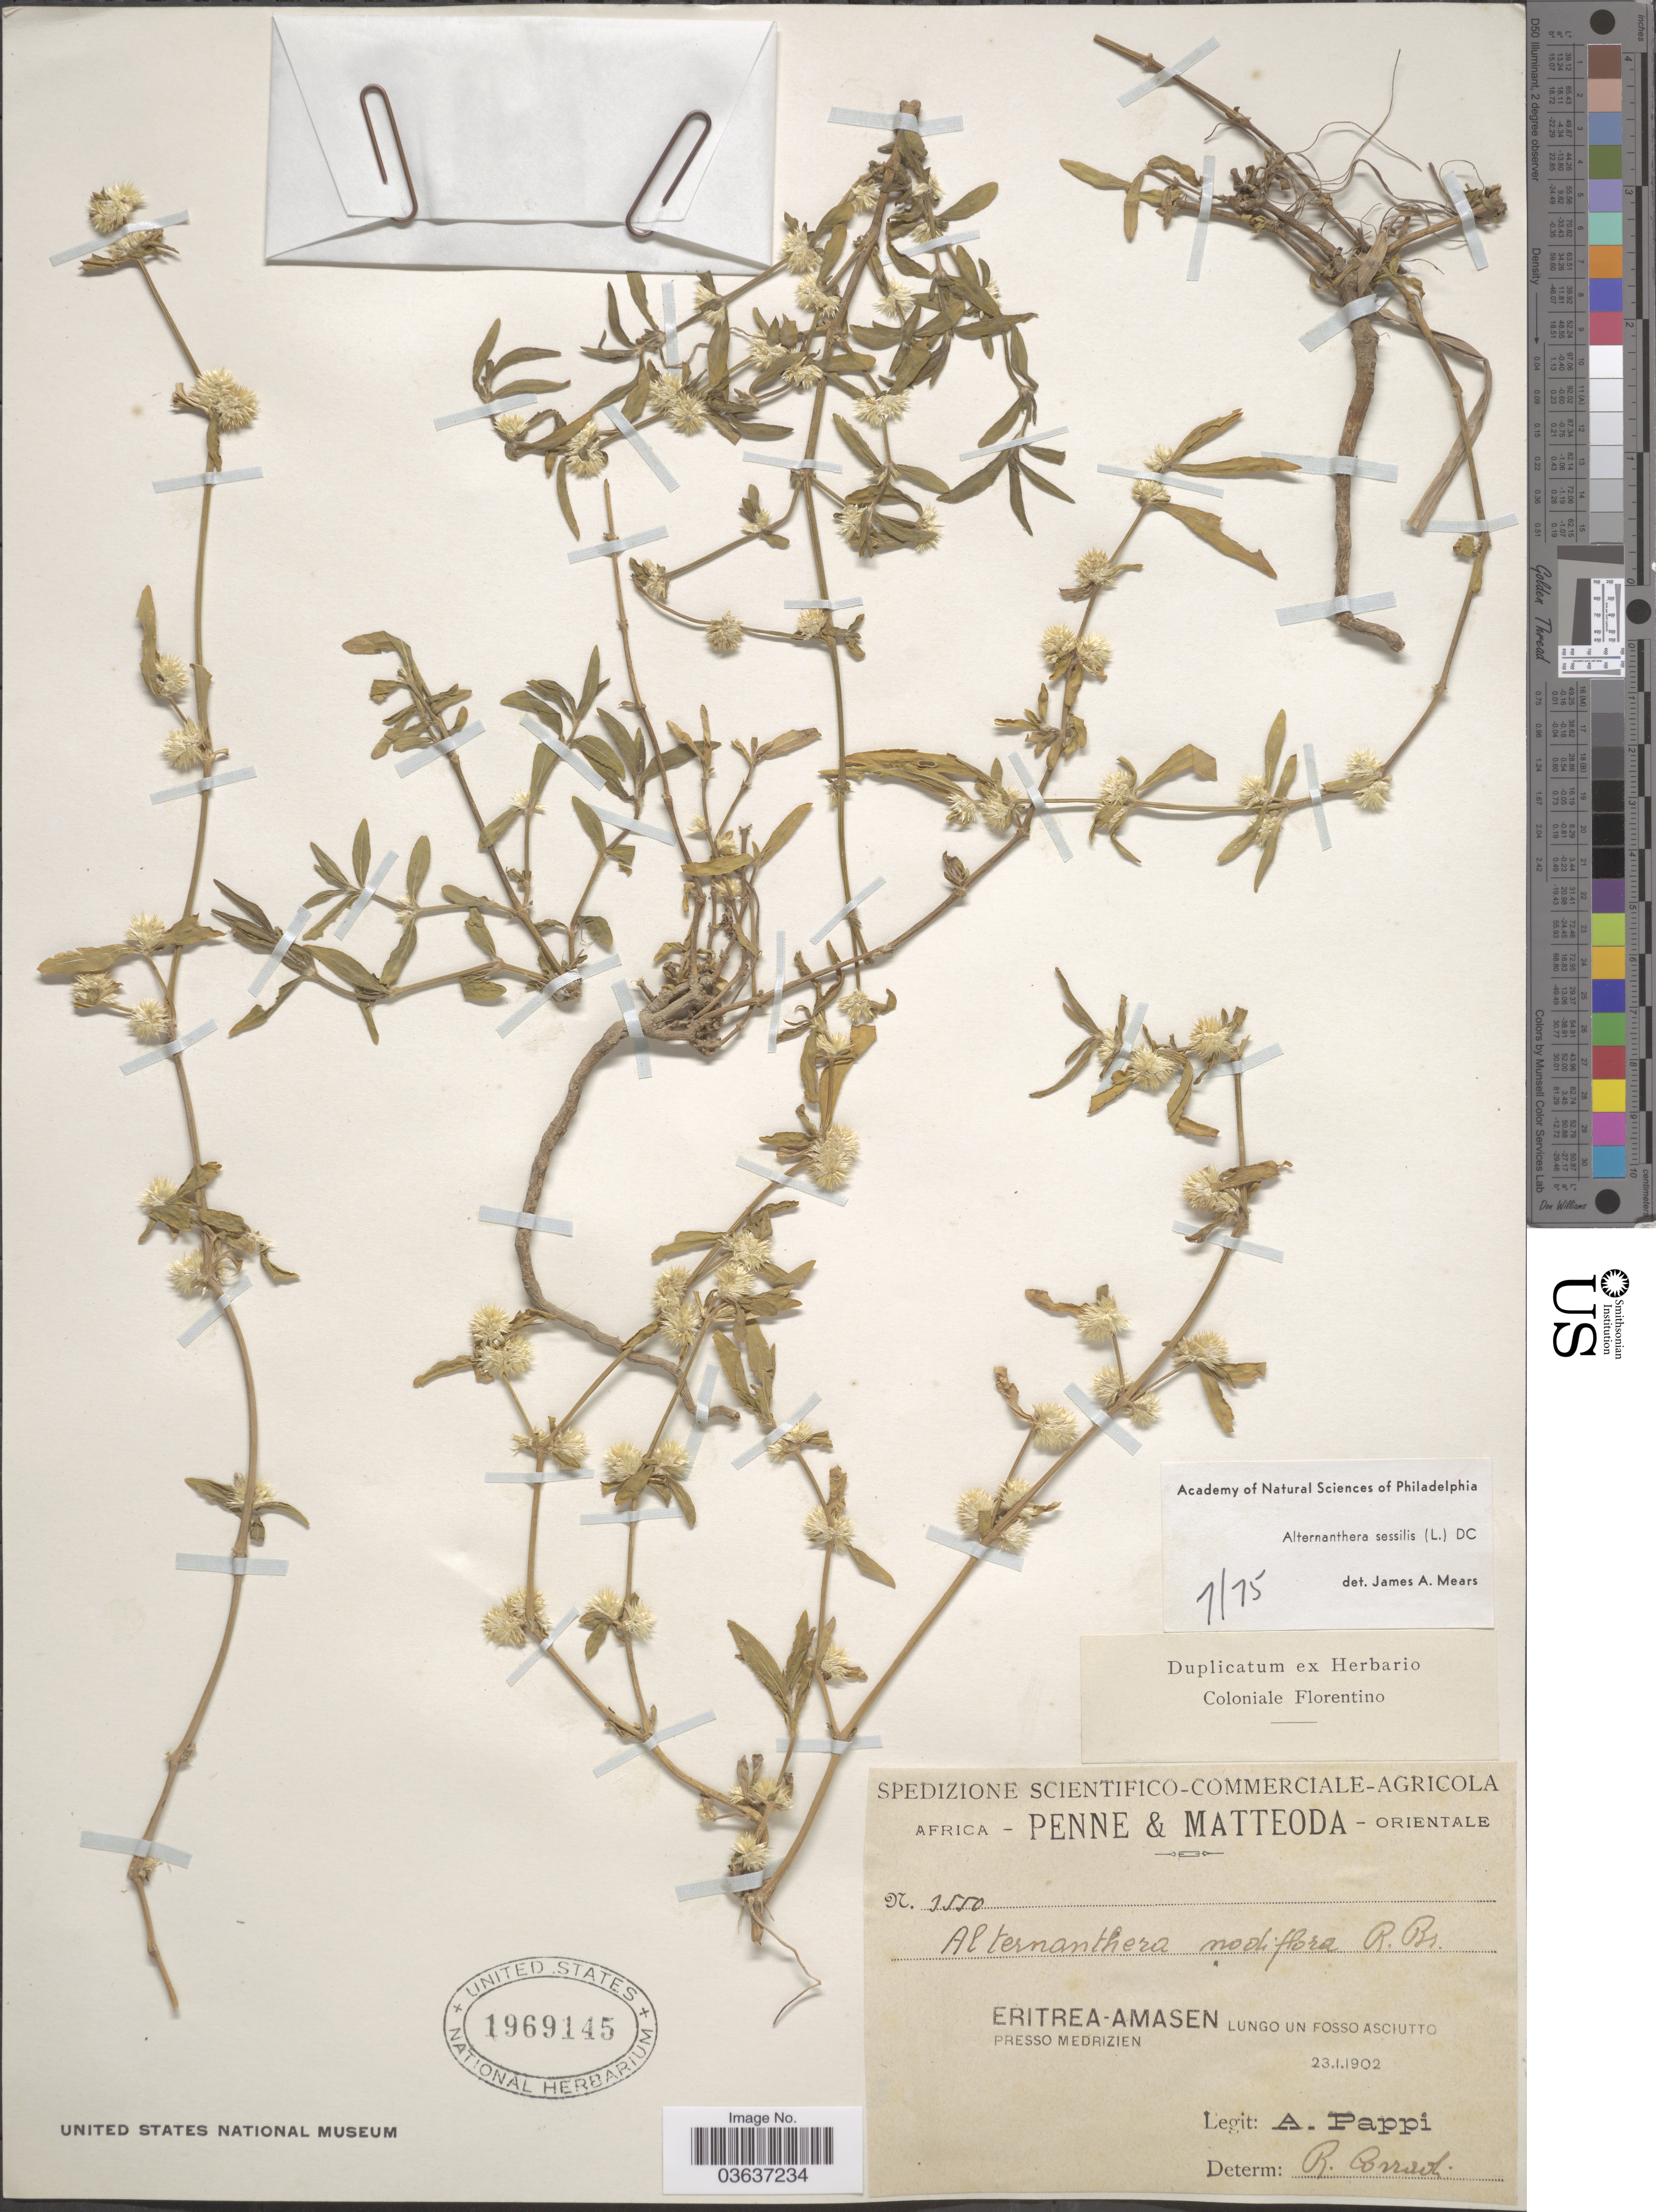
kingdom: Plantae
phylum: Tracheophyta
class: Magnoliopsida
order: Caryophyllales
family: Amaranthaceae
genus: Alternanthera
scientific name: Alternanthera sessilis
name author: (L.) DC.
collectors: A. Pappi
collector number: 1550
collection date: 1902-01-23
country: Eritrea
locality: Eritrea-Amasen. Lungo un fosso asciutto presso medrizien.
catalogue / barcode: US 1969145